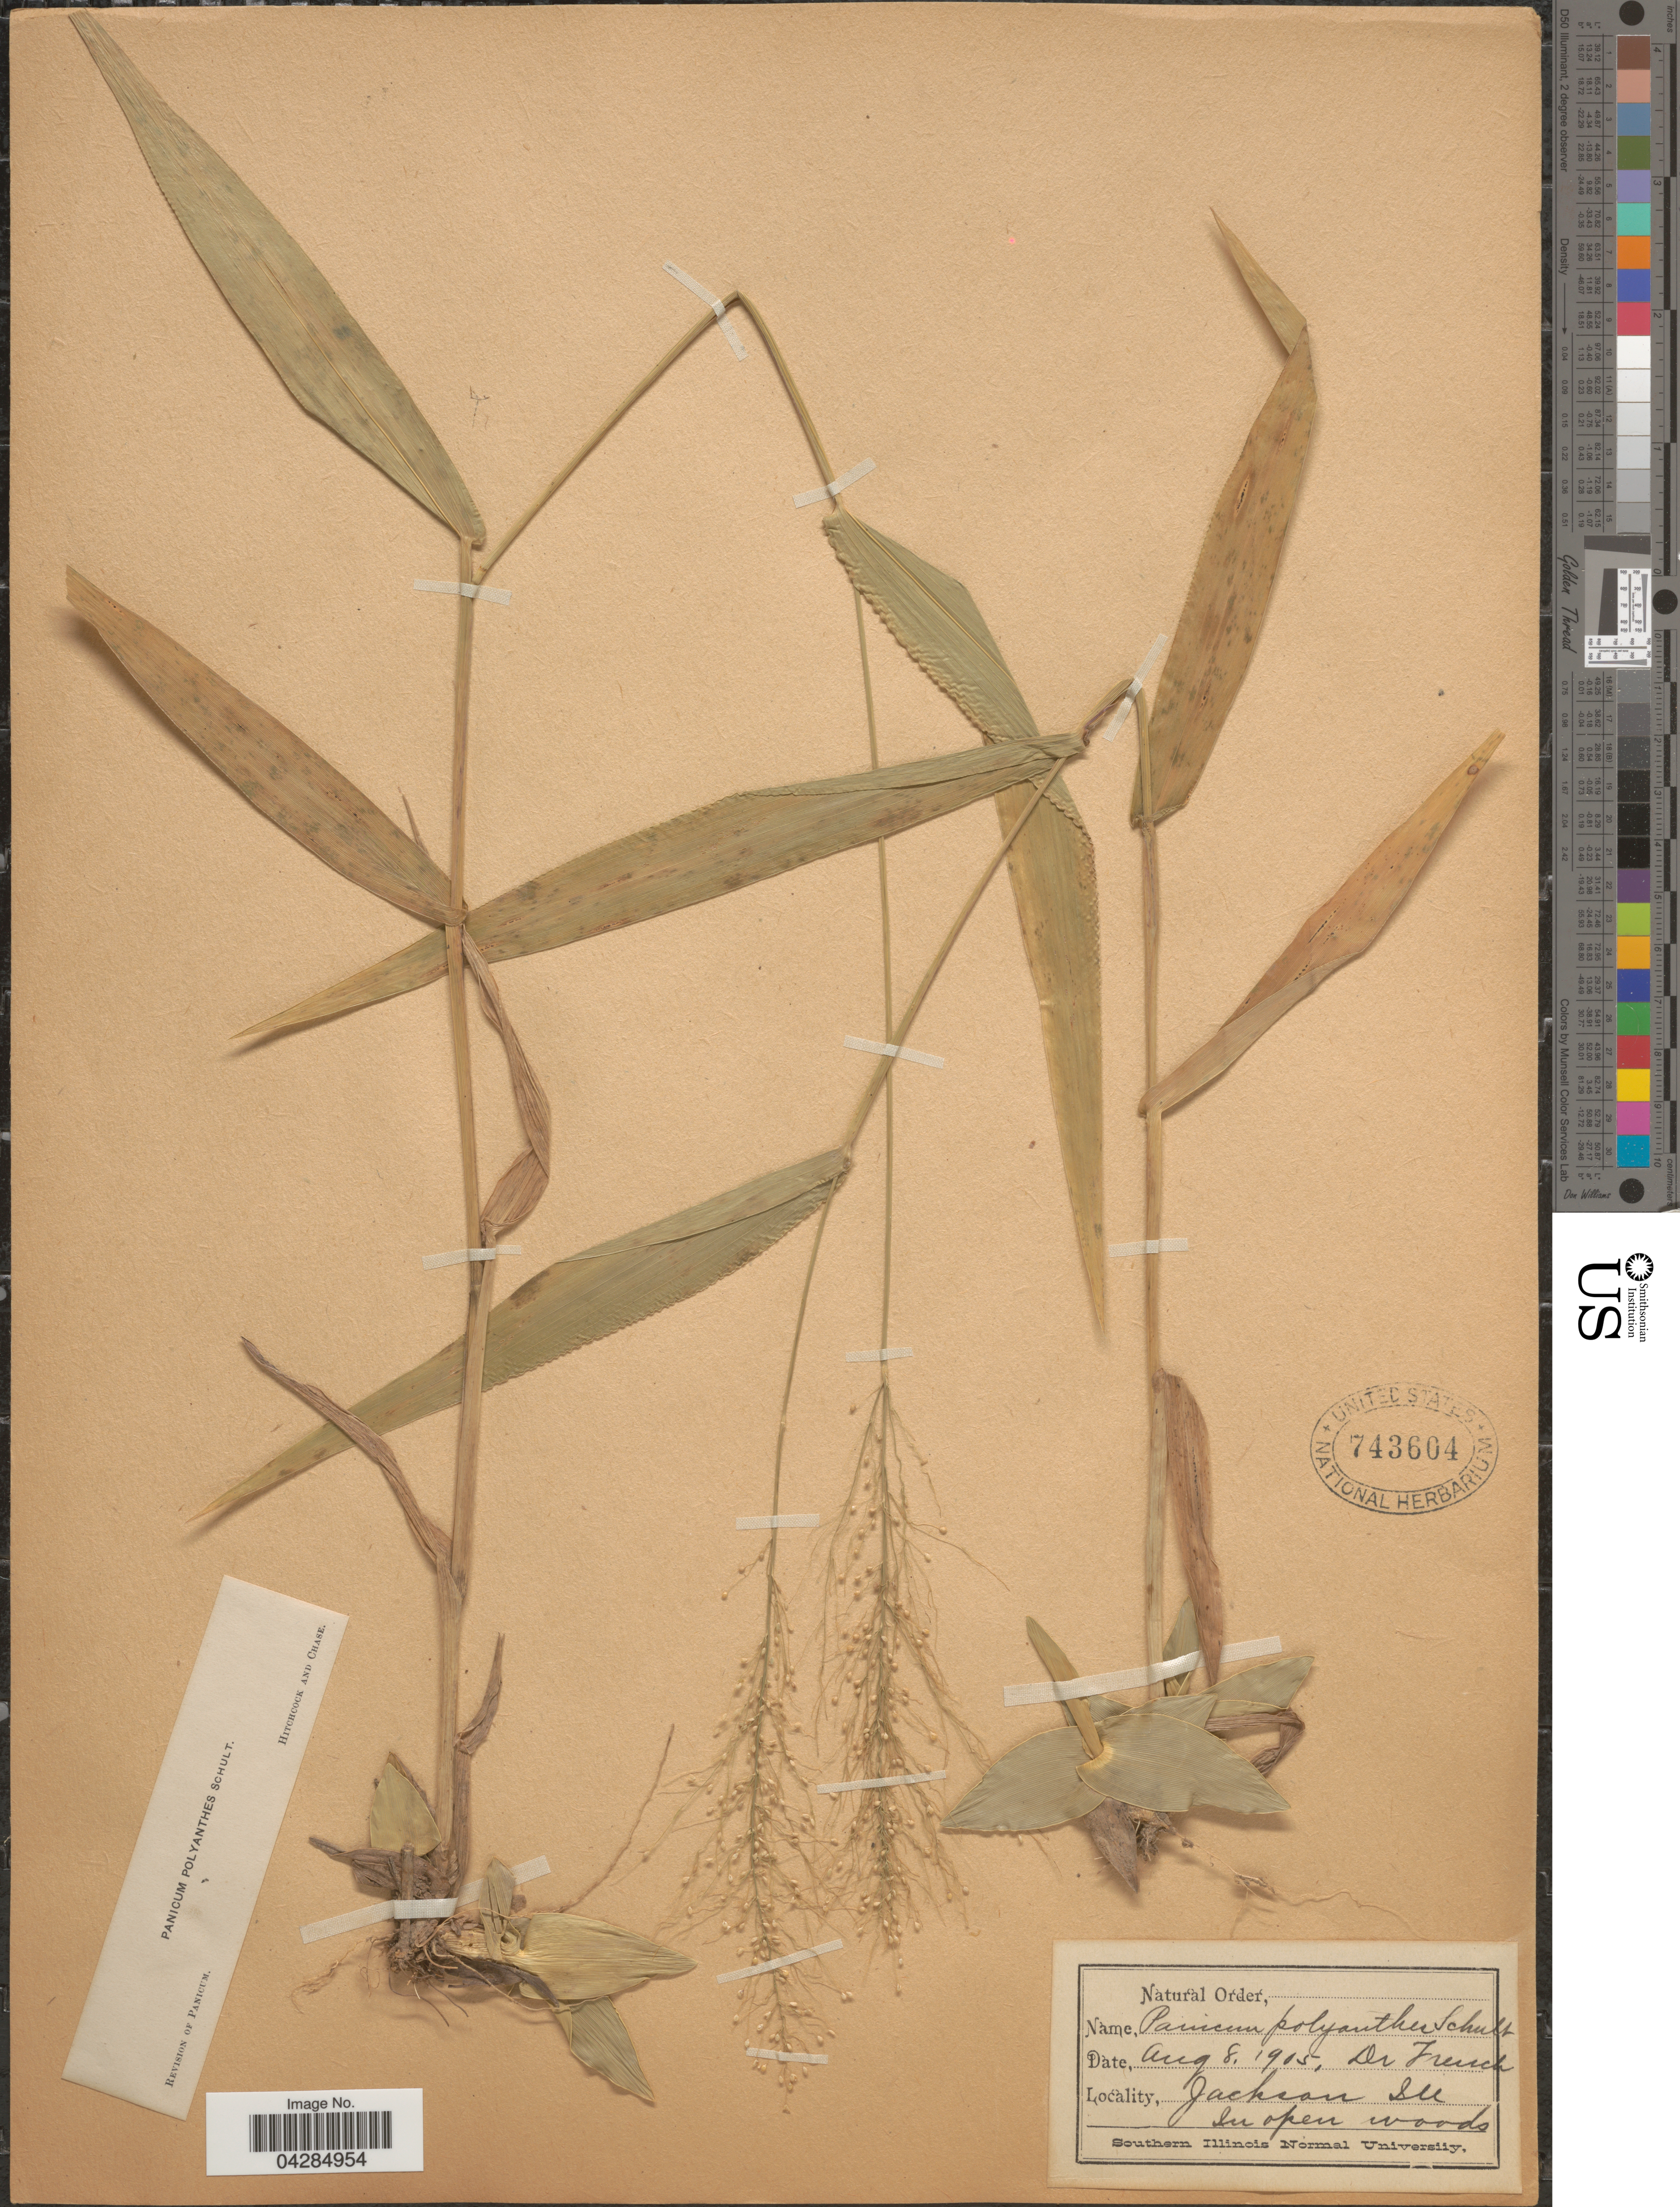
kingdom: Plantae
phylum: Tracheophyta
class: Liliopsida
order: Poales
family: Poaceae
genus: Dichanthelium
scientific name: Dichanthelium portoricense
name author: (Desv. ex Ham.) B.F. Hansen & Wunderlin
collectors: French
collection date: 1905-08-08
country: United States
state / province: Illinois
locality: Jackson.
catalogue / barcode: US 743604